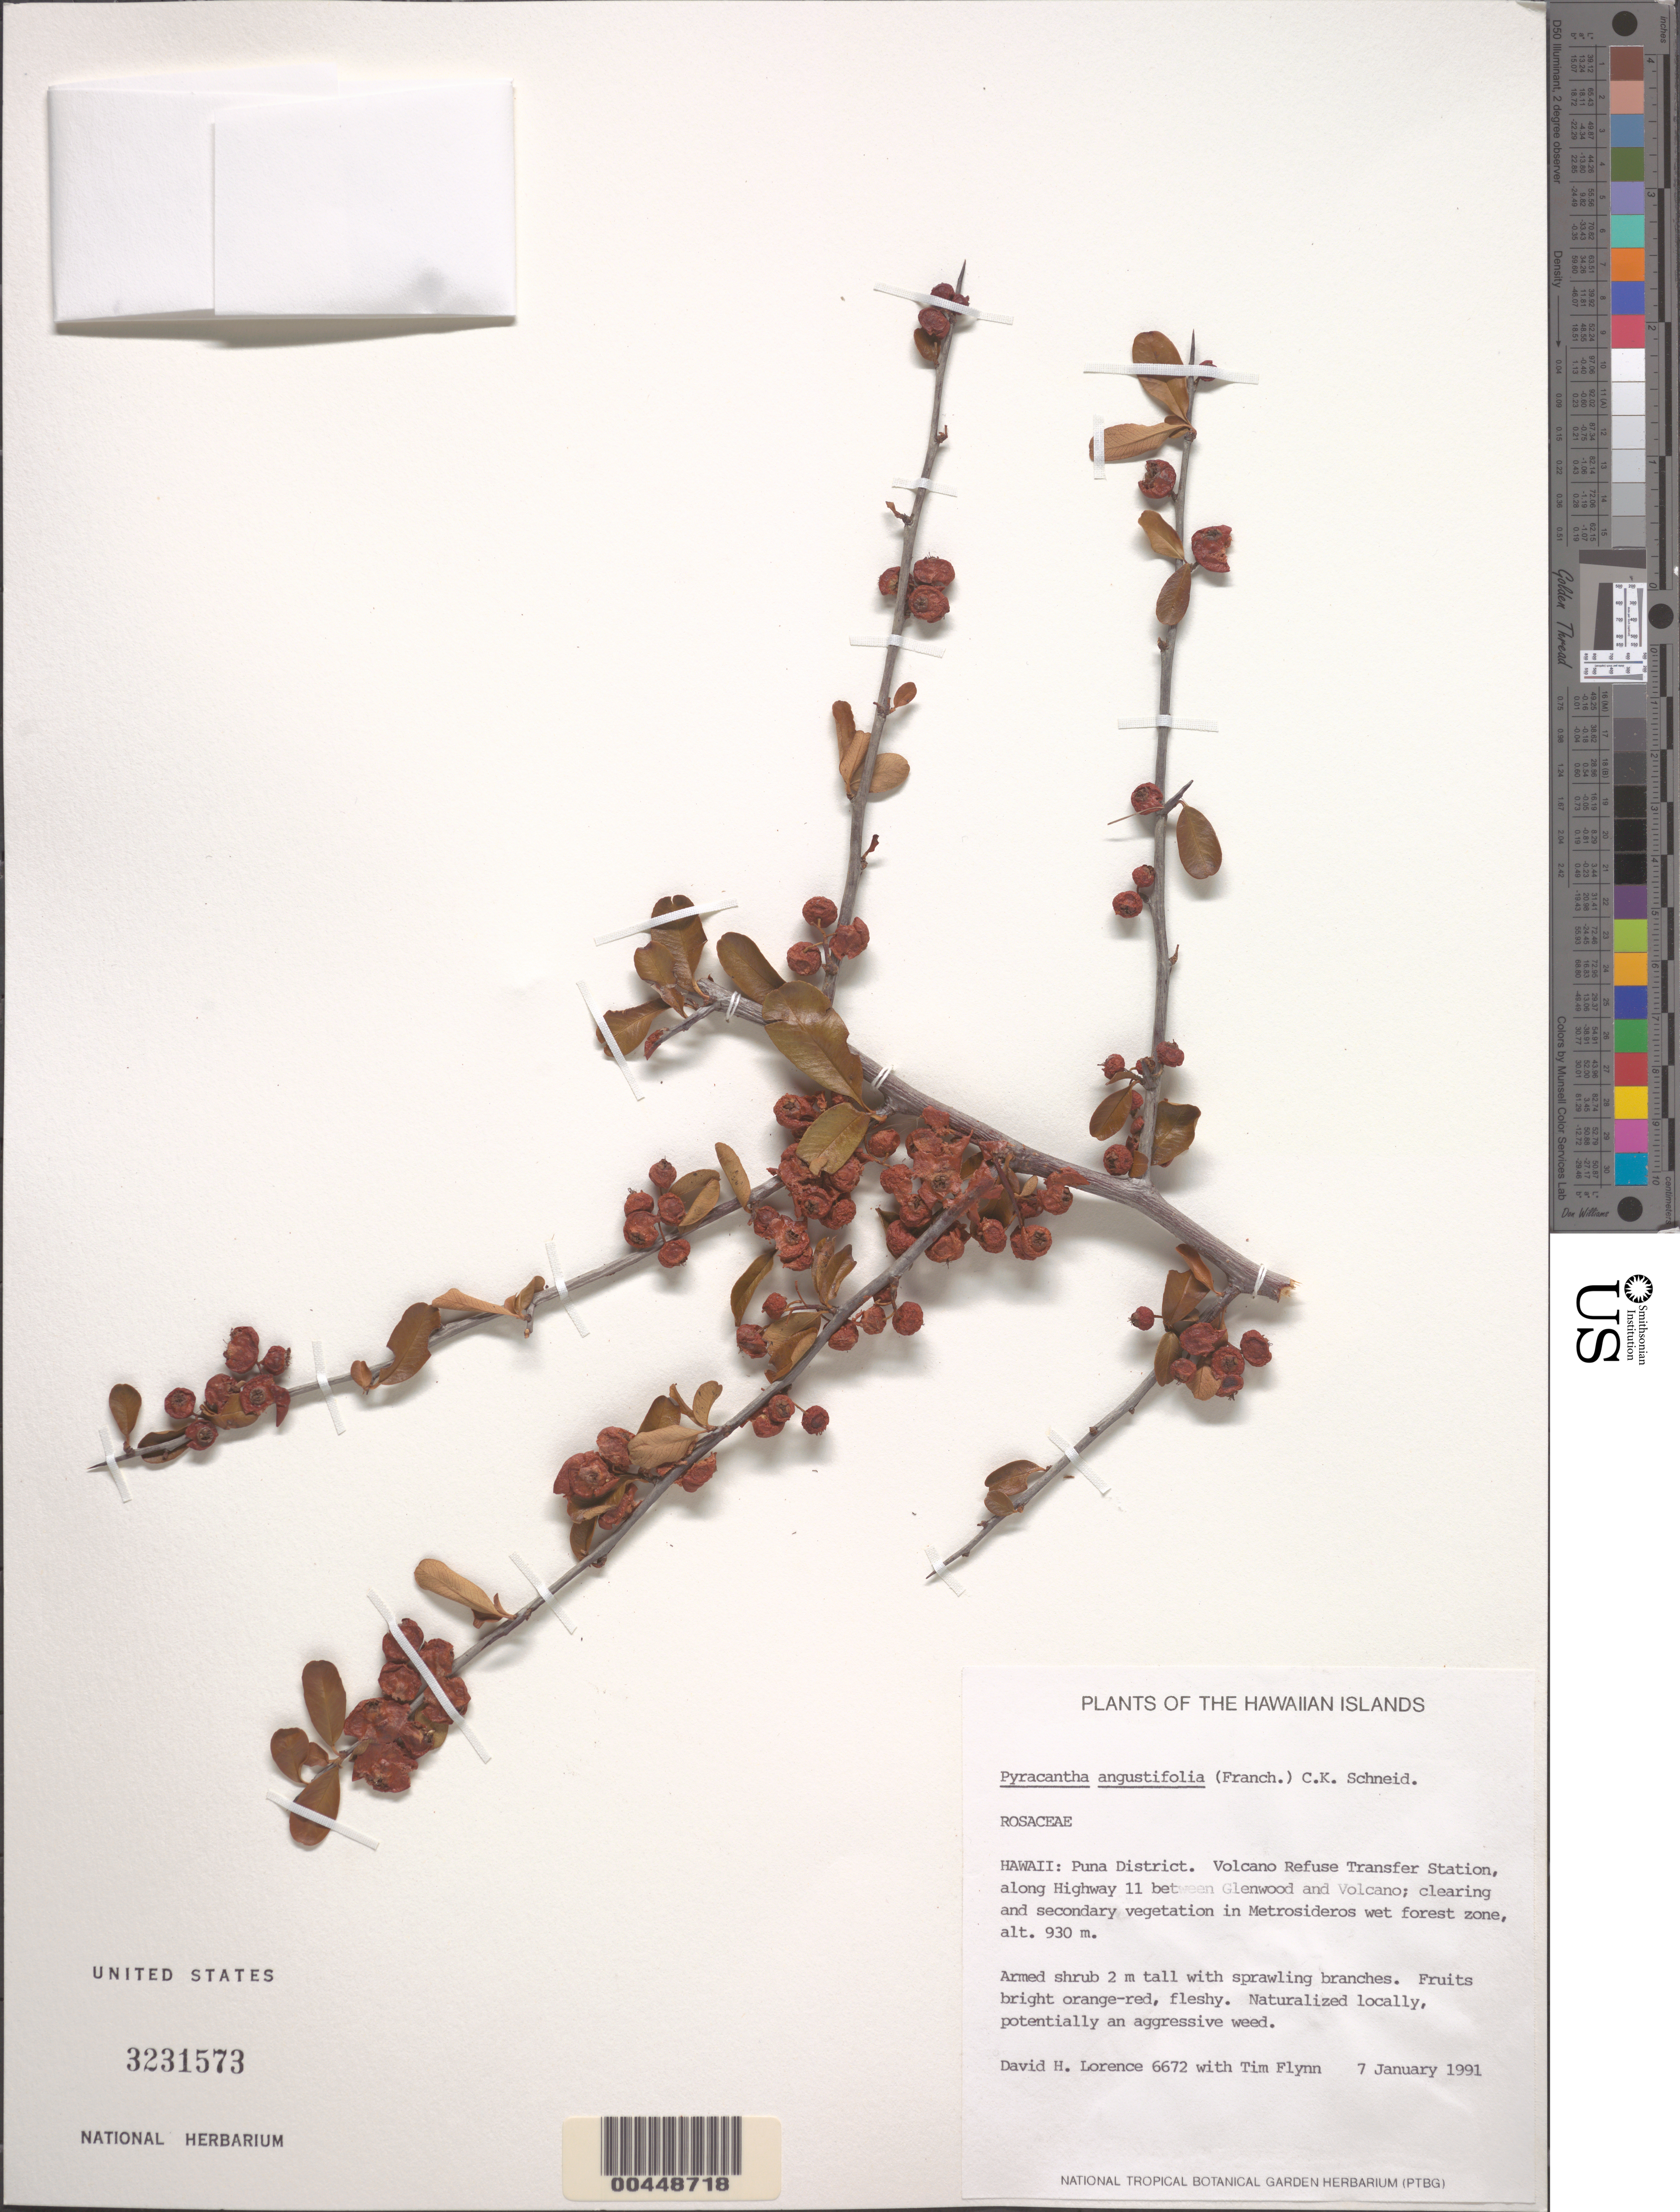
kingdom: Plantae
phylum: Tracheophyta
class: Magnoliopsida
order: Rosales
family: Rosaceae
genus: Pyracantha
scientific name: Pyracantha angustifolia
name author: C.K. Schneid.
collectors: D. Lorence & T. W. Flynn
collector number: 6672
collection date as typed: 7 Jan 1991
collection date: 1991-01-07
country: United States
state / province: Hawaii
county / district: Hawaii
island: Hawaii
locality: Puna Dist., Volcano Refuse Transfer Station, along Hwy 11 between Glenwood and Volcano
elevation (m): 930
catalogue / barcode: US 3231573